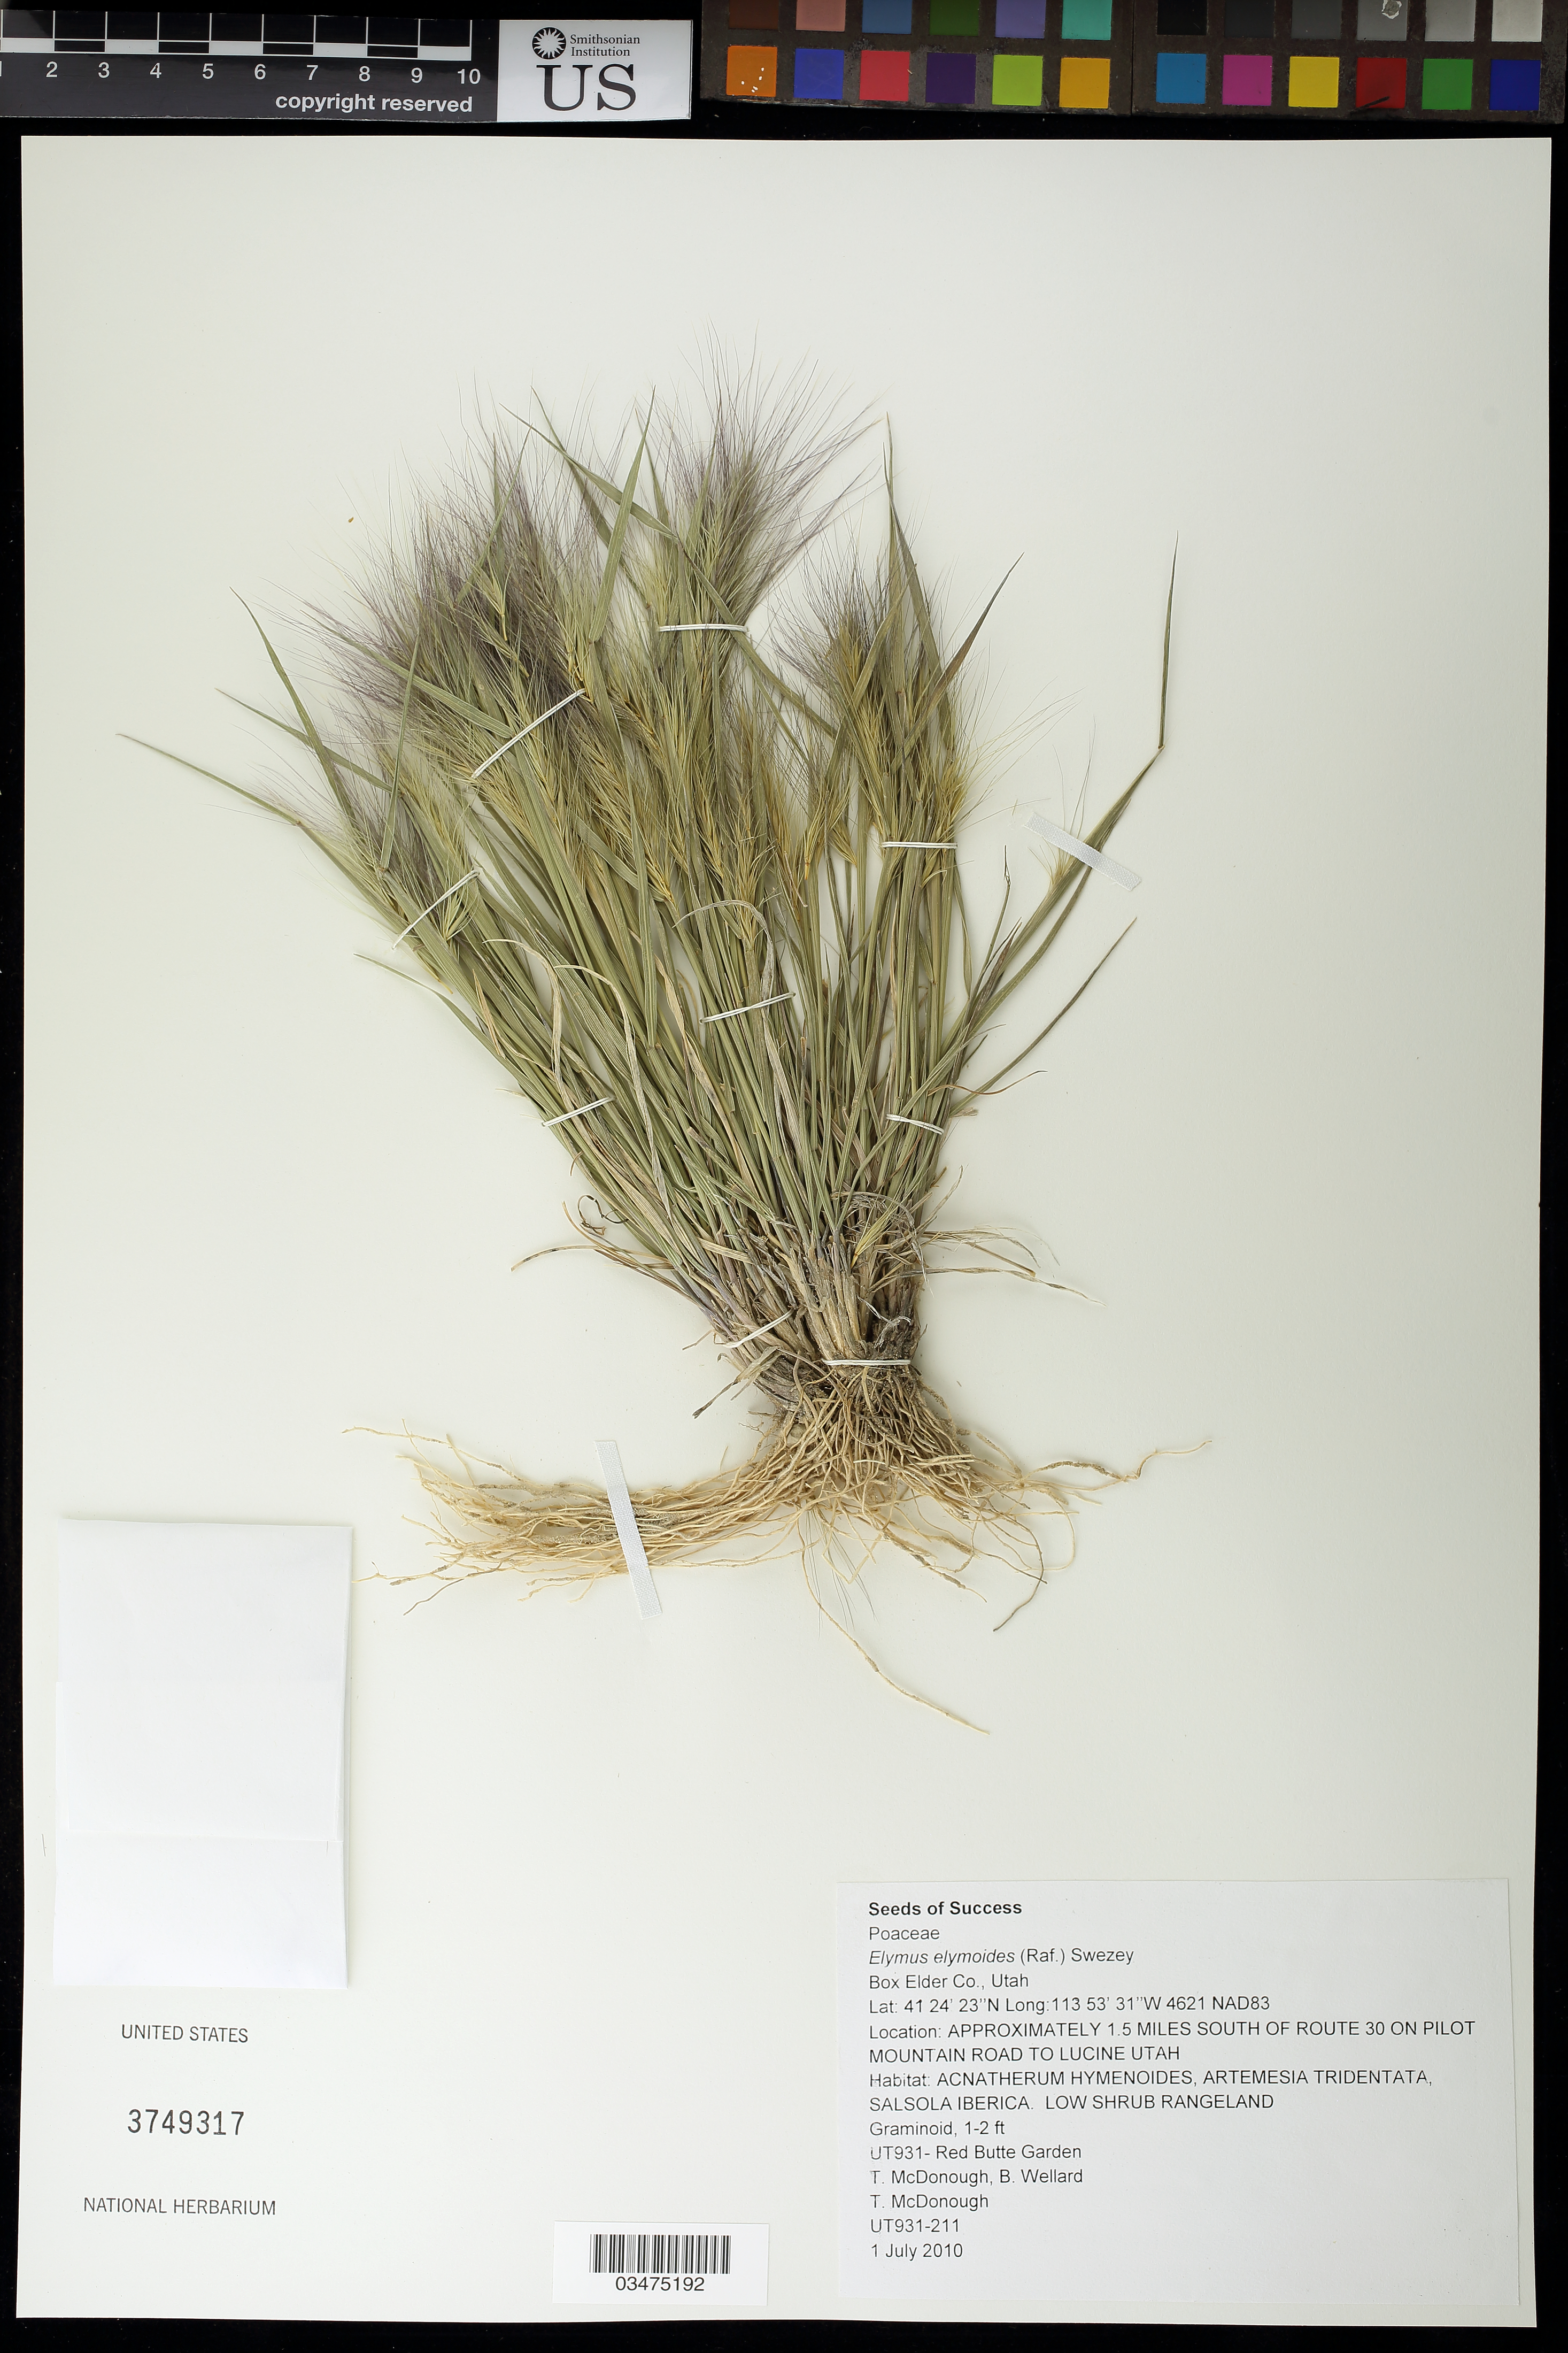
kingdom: Plantae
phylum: Tracheophyta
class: Liliopsida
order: Poales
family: Poaceae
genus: Elymus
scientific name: Elymus elymoides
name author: (Raf.) Swezey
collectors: T. McDonough & B. Wellard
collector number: UT931-211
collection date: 2010-07-01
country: United States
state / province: Utah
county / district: Box Elder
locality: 1.5 mi. S of Route 30 on Pilot Mountain Rd to Lucine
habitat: Low shrub rangeland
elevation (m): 1408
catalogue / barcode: US 3749317